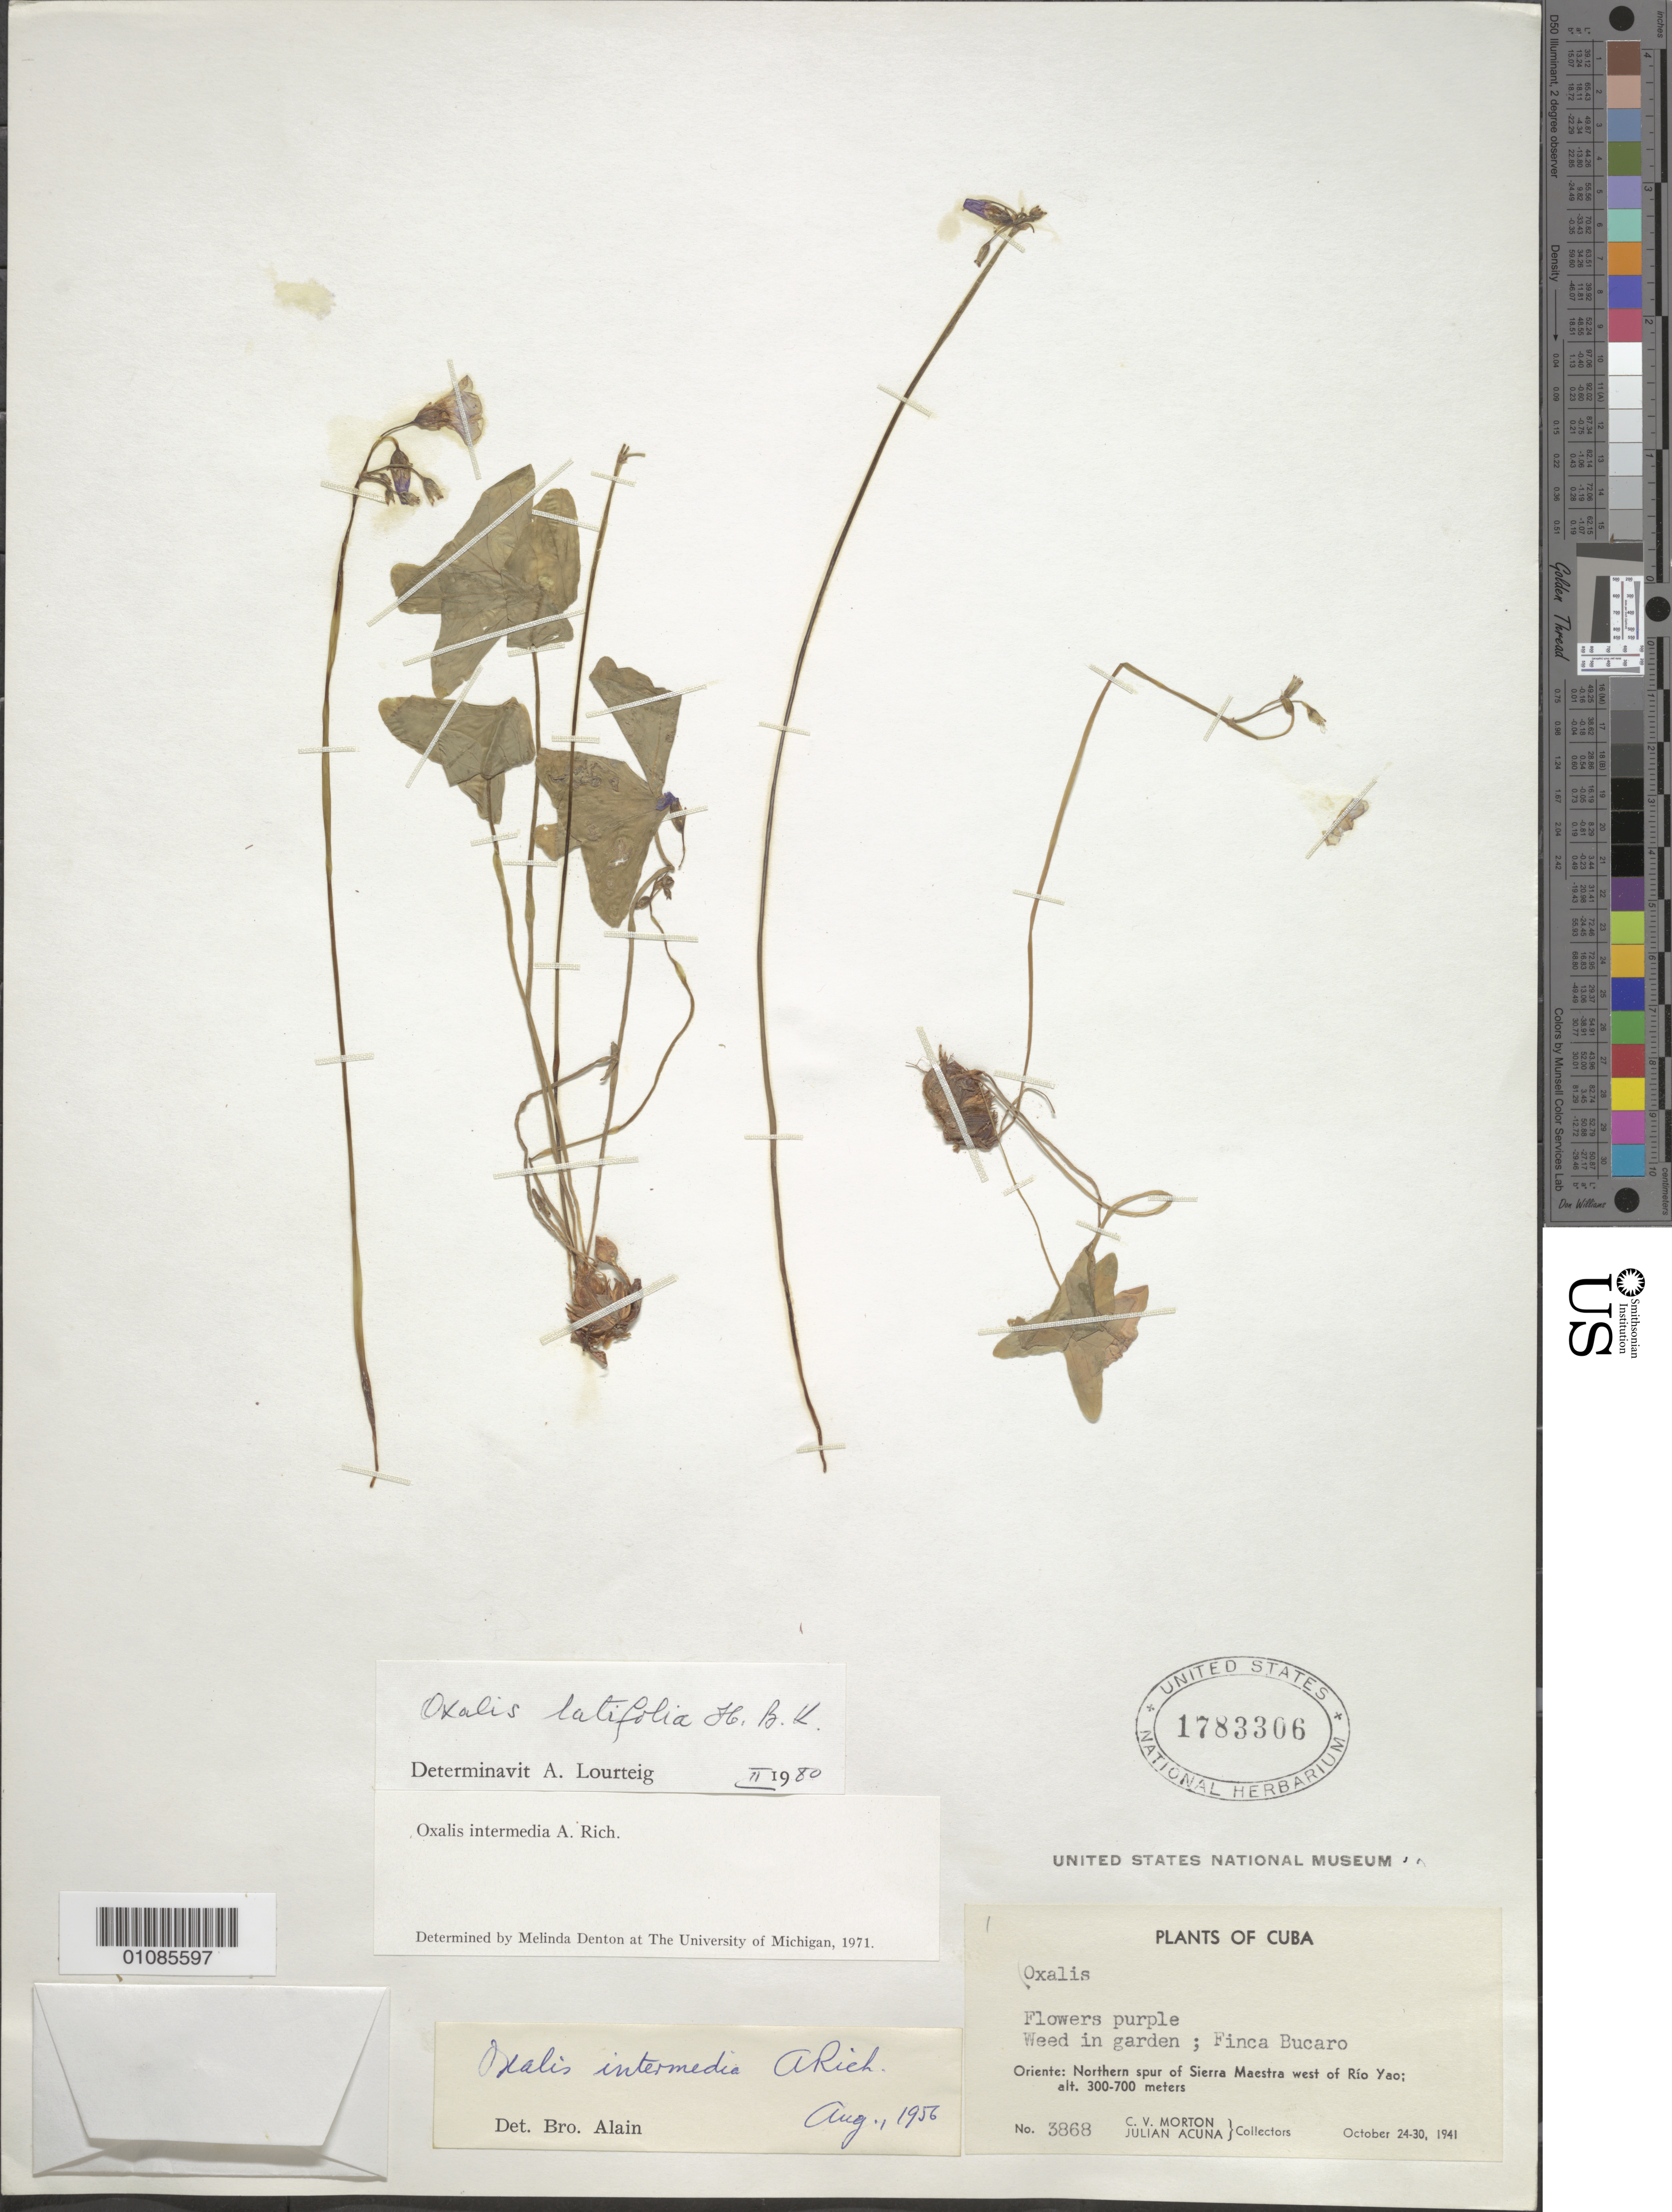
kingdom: Plantae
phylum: Tracheophyta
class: Magnoliopsida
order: Oxalidales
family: Oxalidaceae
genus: Oxalis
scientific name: Oxalis latifolia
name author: Kunth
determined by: Lourteig, A.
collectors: C. V. Morton & J. Acuña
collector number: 3868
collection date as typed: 24 Oct 1941 to 30 Oct 1941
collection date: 1941-10-24/1941-10-30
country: Cuba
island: Cuba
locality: Northern spur of Sierra Martha W of Rio Yao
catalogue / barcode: US 1783306